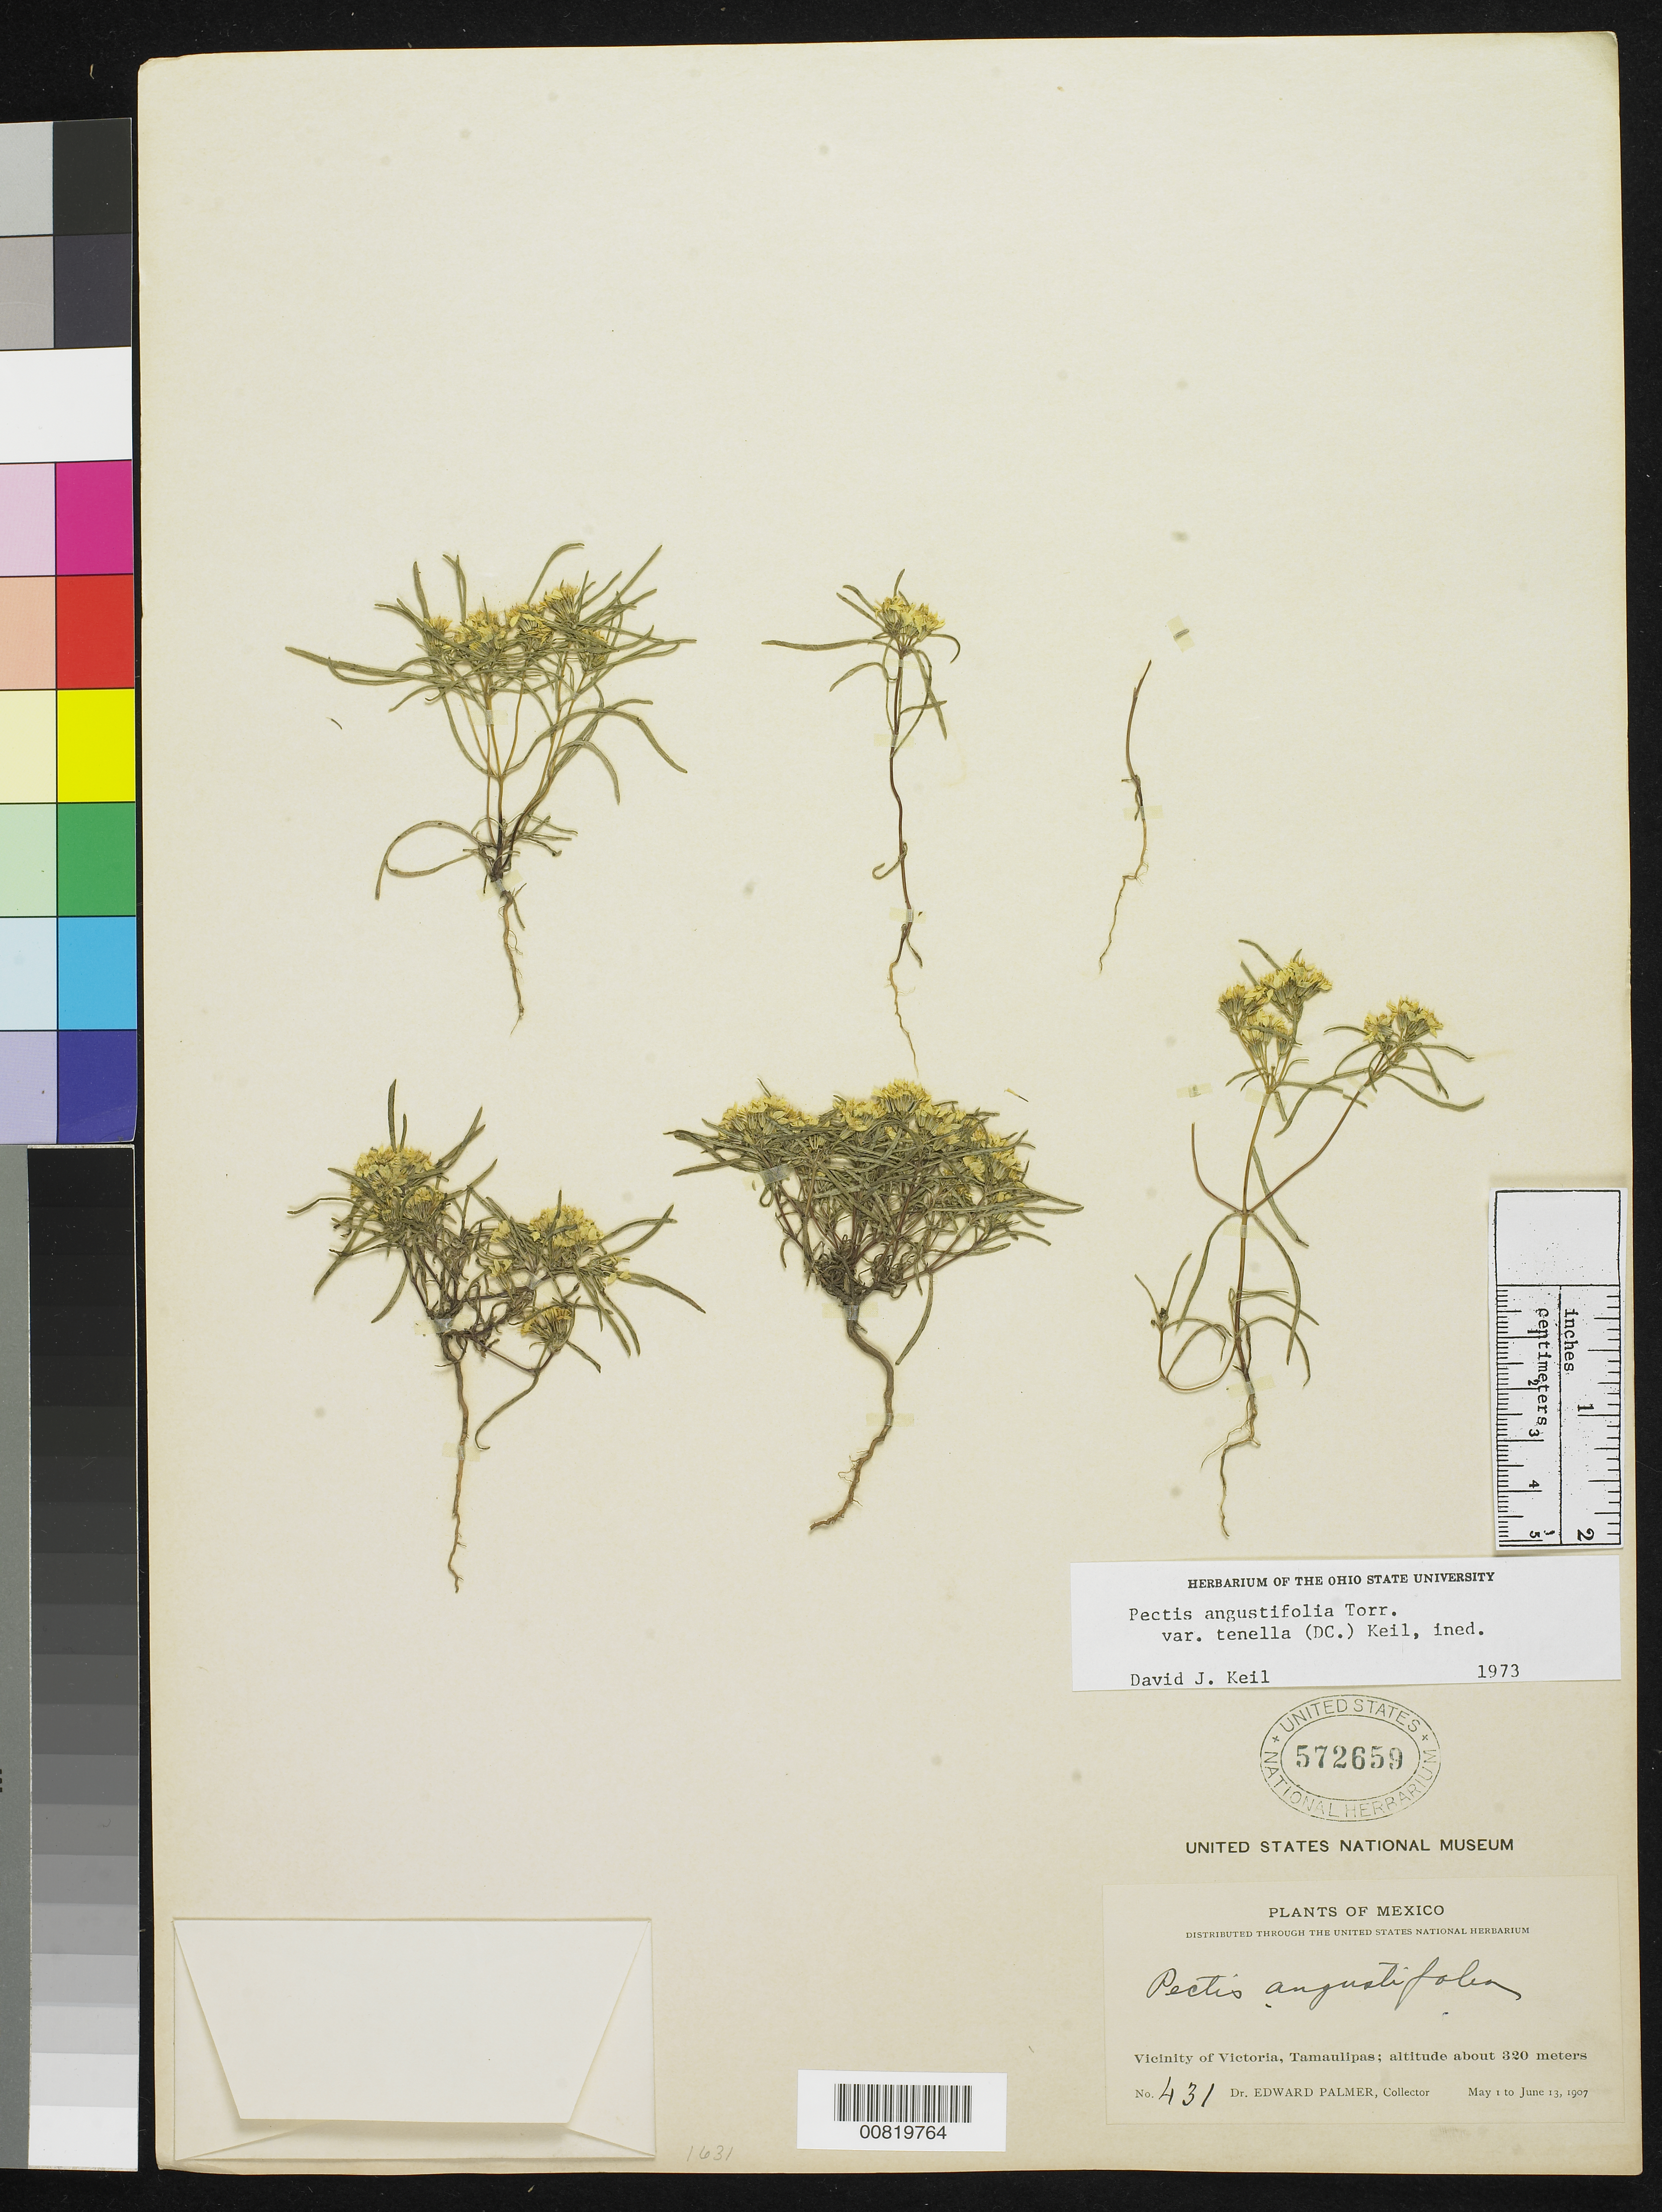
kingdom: Plantae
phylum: Tracheophyta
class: Magnoliopsida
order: Asterales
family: Asteraceae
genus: Pectis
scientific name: Pectis angustifolia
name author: Torr.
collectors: E. Palmer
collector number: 431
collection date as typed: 01 May 1907 to 13 Jun 1907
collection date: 1907-05-01/1907-06-13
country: Mexico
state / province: Tamaulipas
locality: Vicinity of Victoria.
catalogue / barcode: US 572659